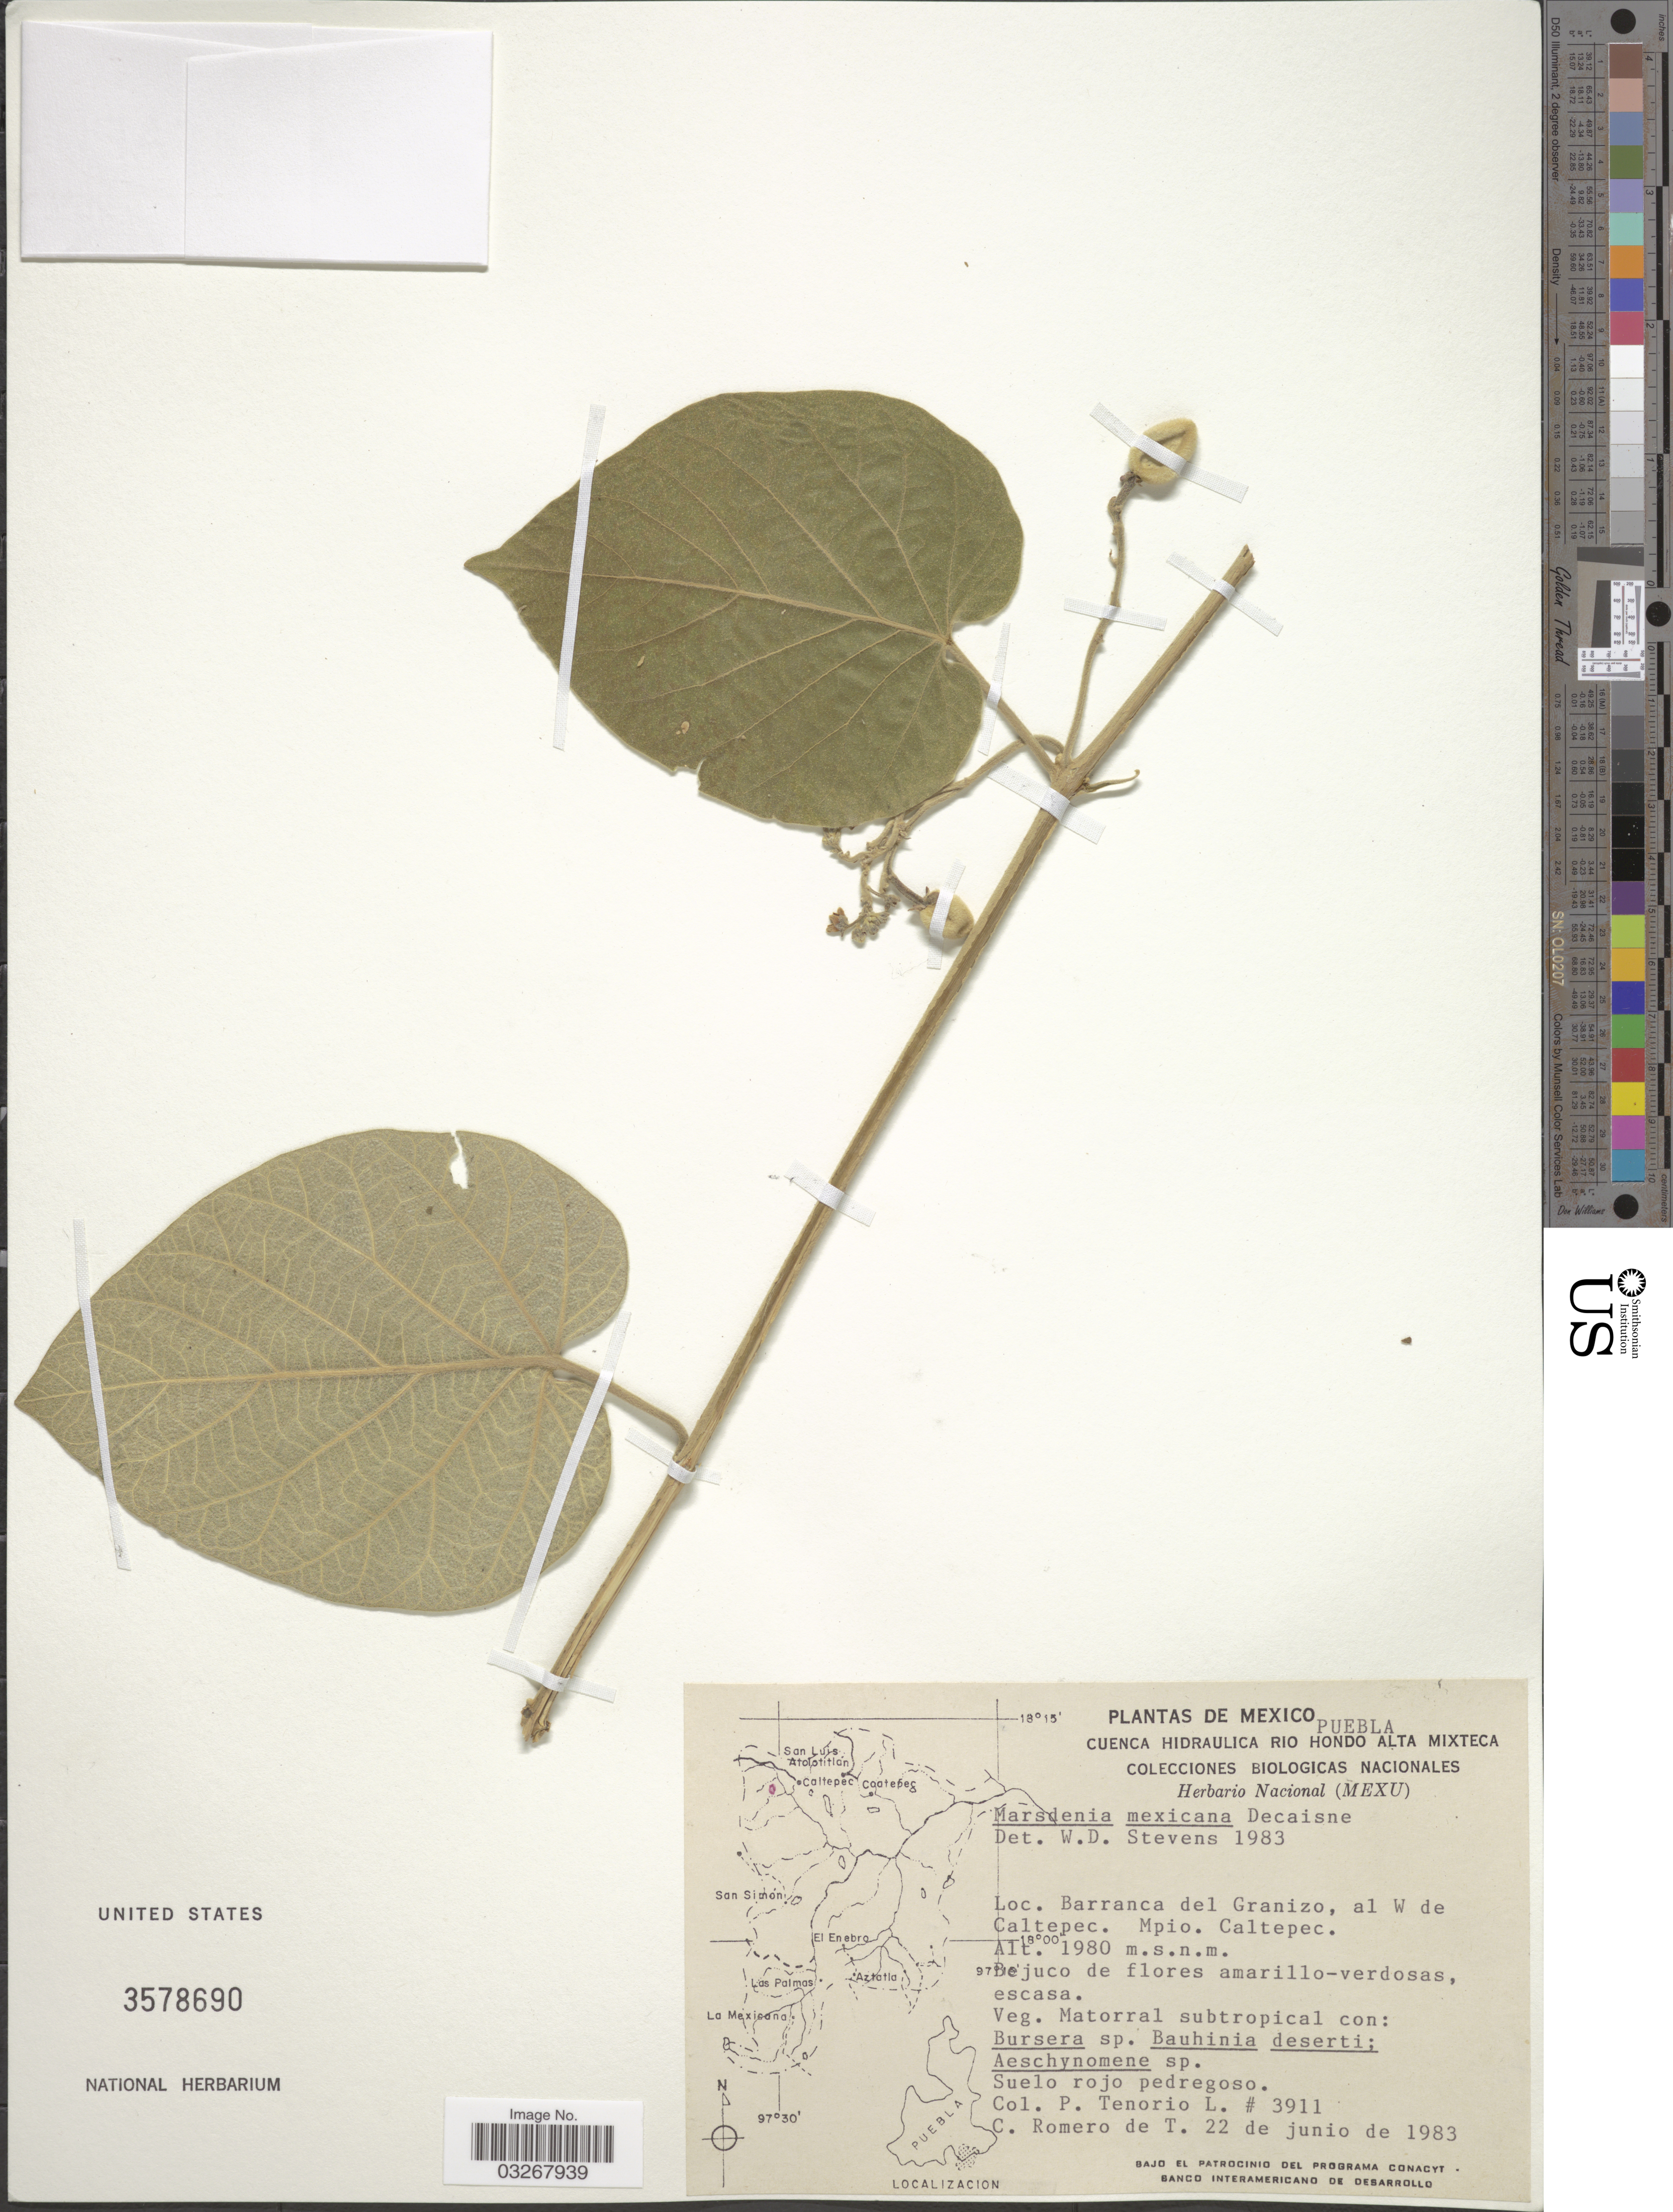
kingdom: Plantae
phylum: Tracheophyta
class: Magnoliopsida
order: Gentianales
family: Apocynaceae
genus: Marsdenia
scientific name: Marsdenia mexicana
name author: Decne.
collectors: P. Tenorio L. & C. Romero de T.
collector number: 3911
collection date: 1983-06-22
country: Mexico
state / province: Puebla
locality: Barranca del Granizo, al W de Caltepec. Mpio. Caltepec.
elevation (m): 1980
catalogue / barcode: US 3578690